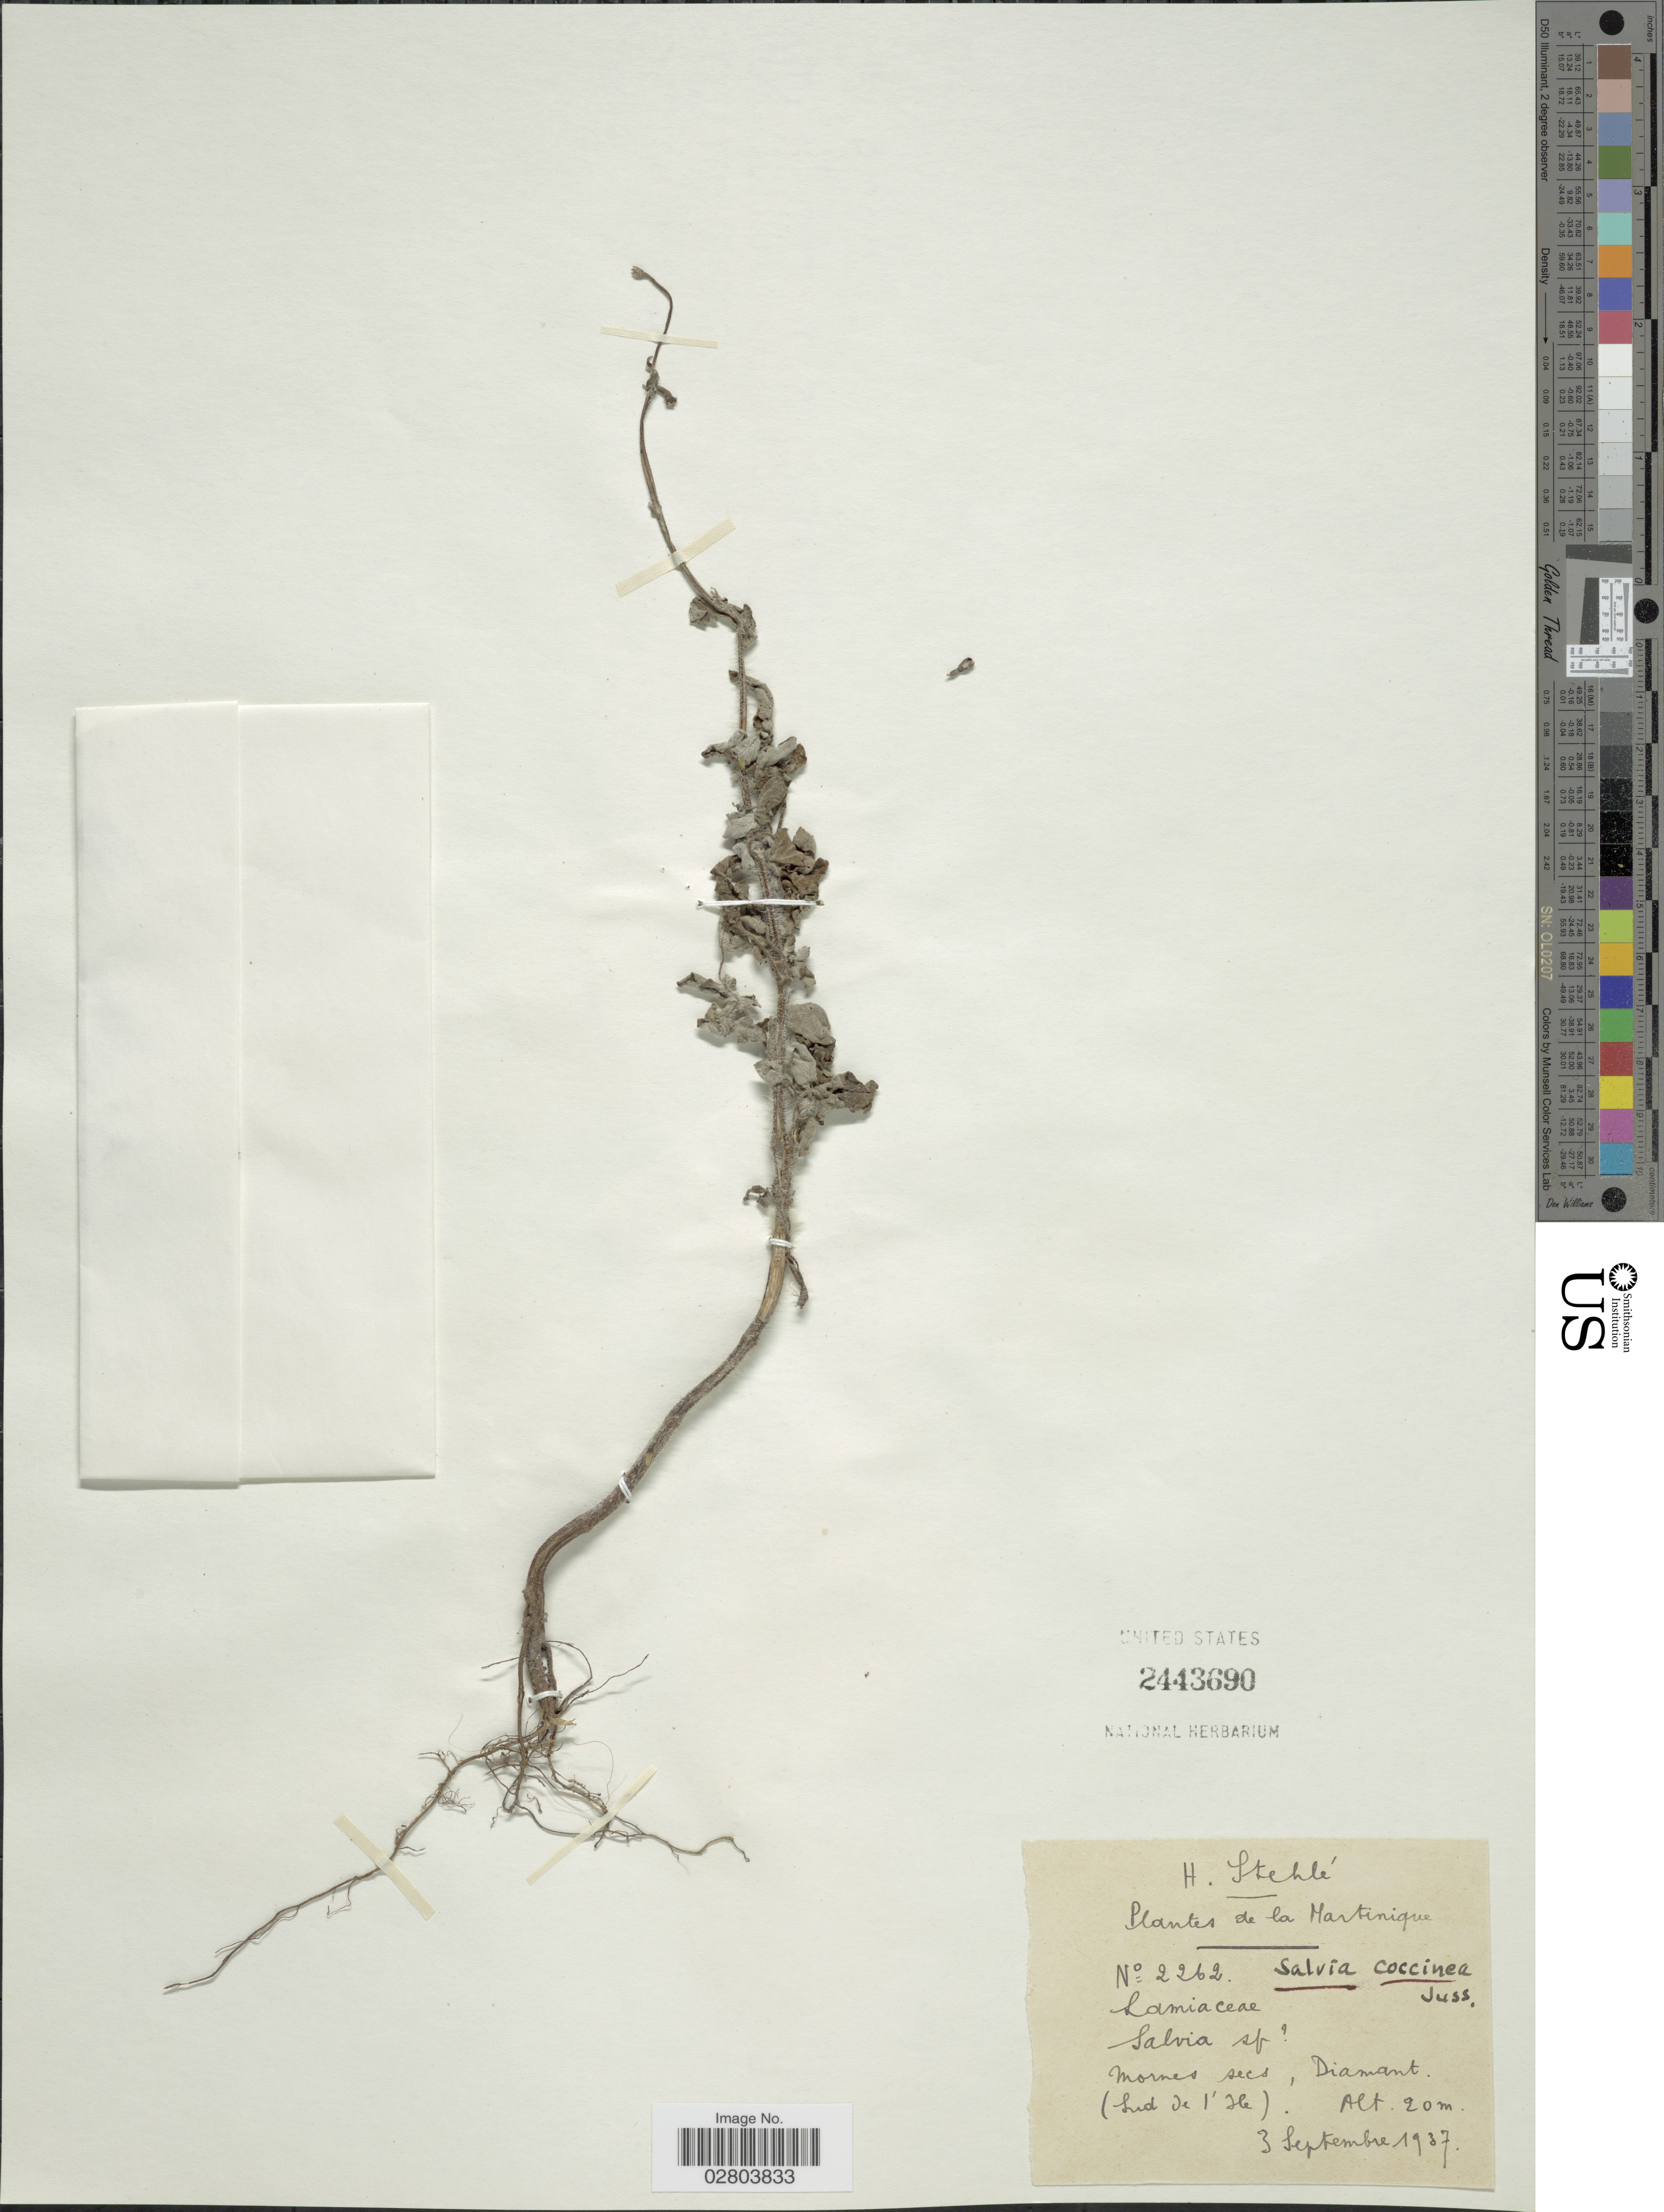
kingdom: Plantae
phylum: Tracheophyta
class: Magnoliopsida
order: Lamiales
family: Lamiaceae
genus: Salvia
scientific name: Salvia coccinea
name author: Etlinger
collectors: H. Stehlé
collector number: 2262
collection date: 1937-09-03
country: Martinique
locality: Mornes secs, Diamant. (Sud de l'Isle).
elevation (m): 20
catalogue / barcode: US 2443690